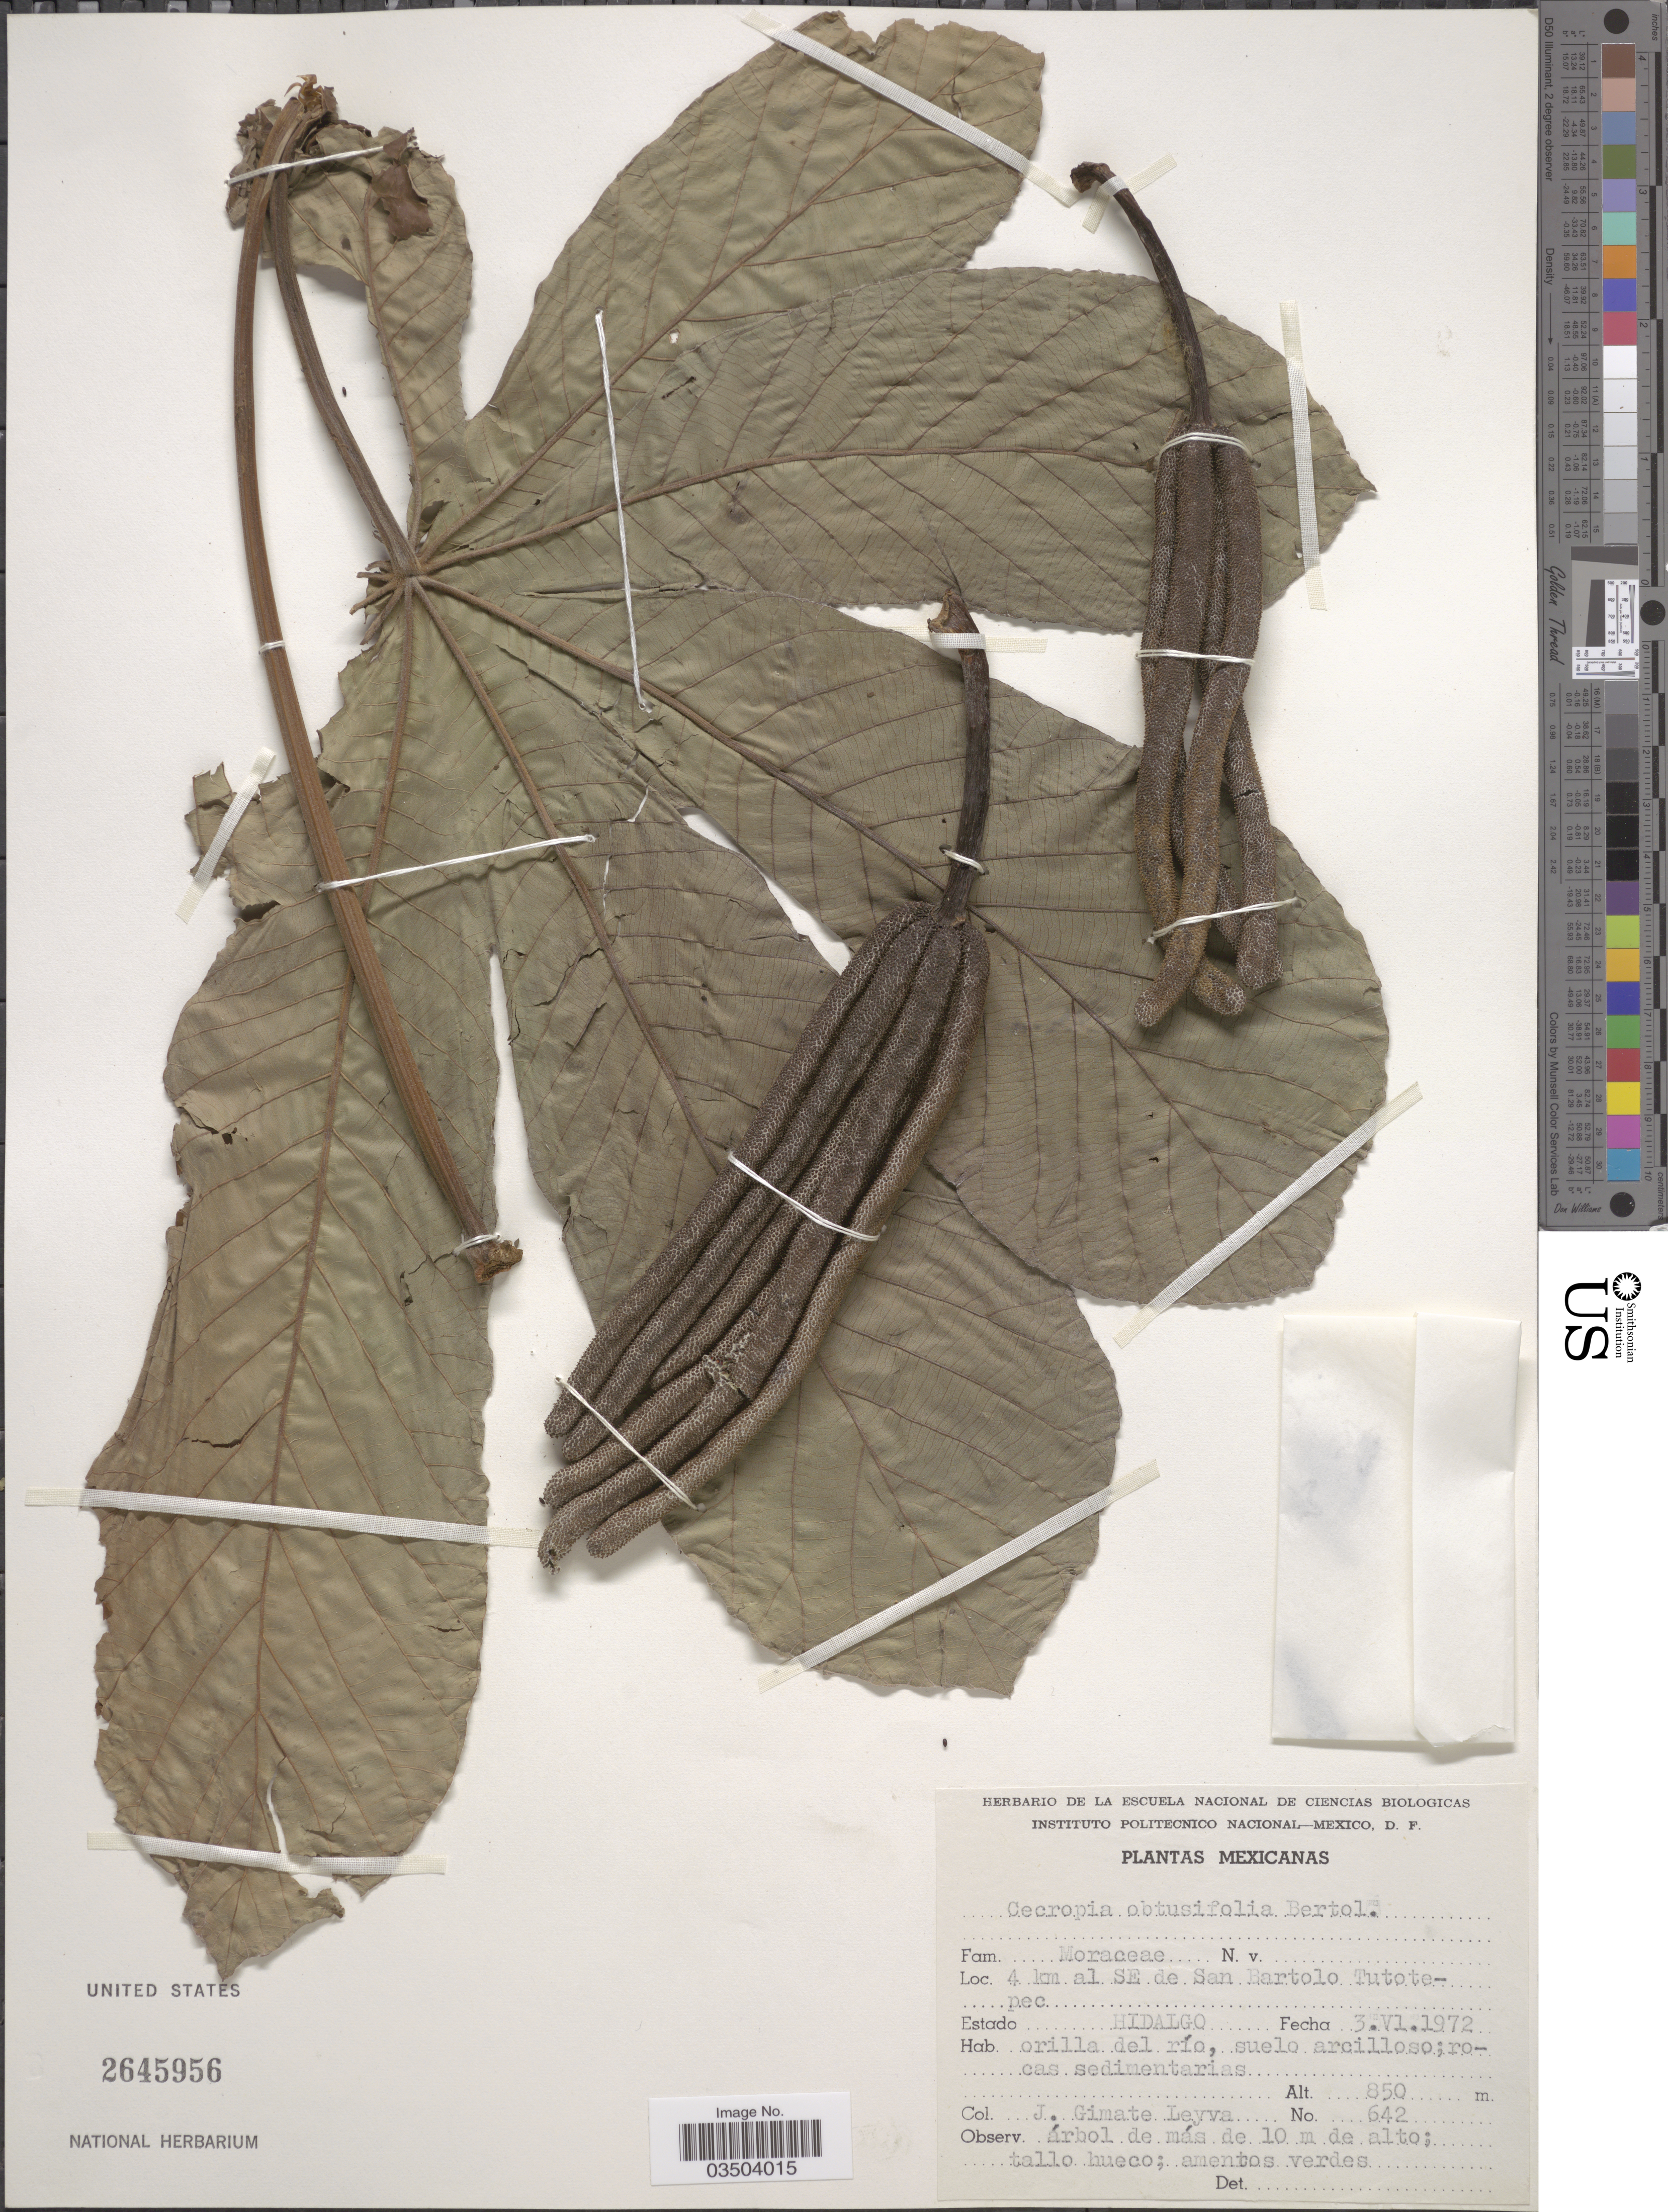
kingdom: Plantae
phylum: Tracheophyta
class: Magnoliopsida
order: Rosales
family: Urticaceae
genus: Cecropia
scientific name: Cecropia obtusifolia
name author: Bertol.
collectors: J. Gimate L.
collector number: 642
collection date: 1972-06-03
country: Mexico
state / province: Hidalgo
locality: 4 km al SE de San Bartolo Tutotepec. Orilla del río.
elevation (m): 850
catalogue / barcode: US 2645956